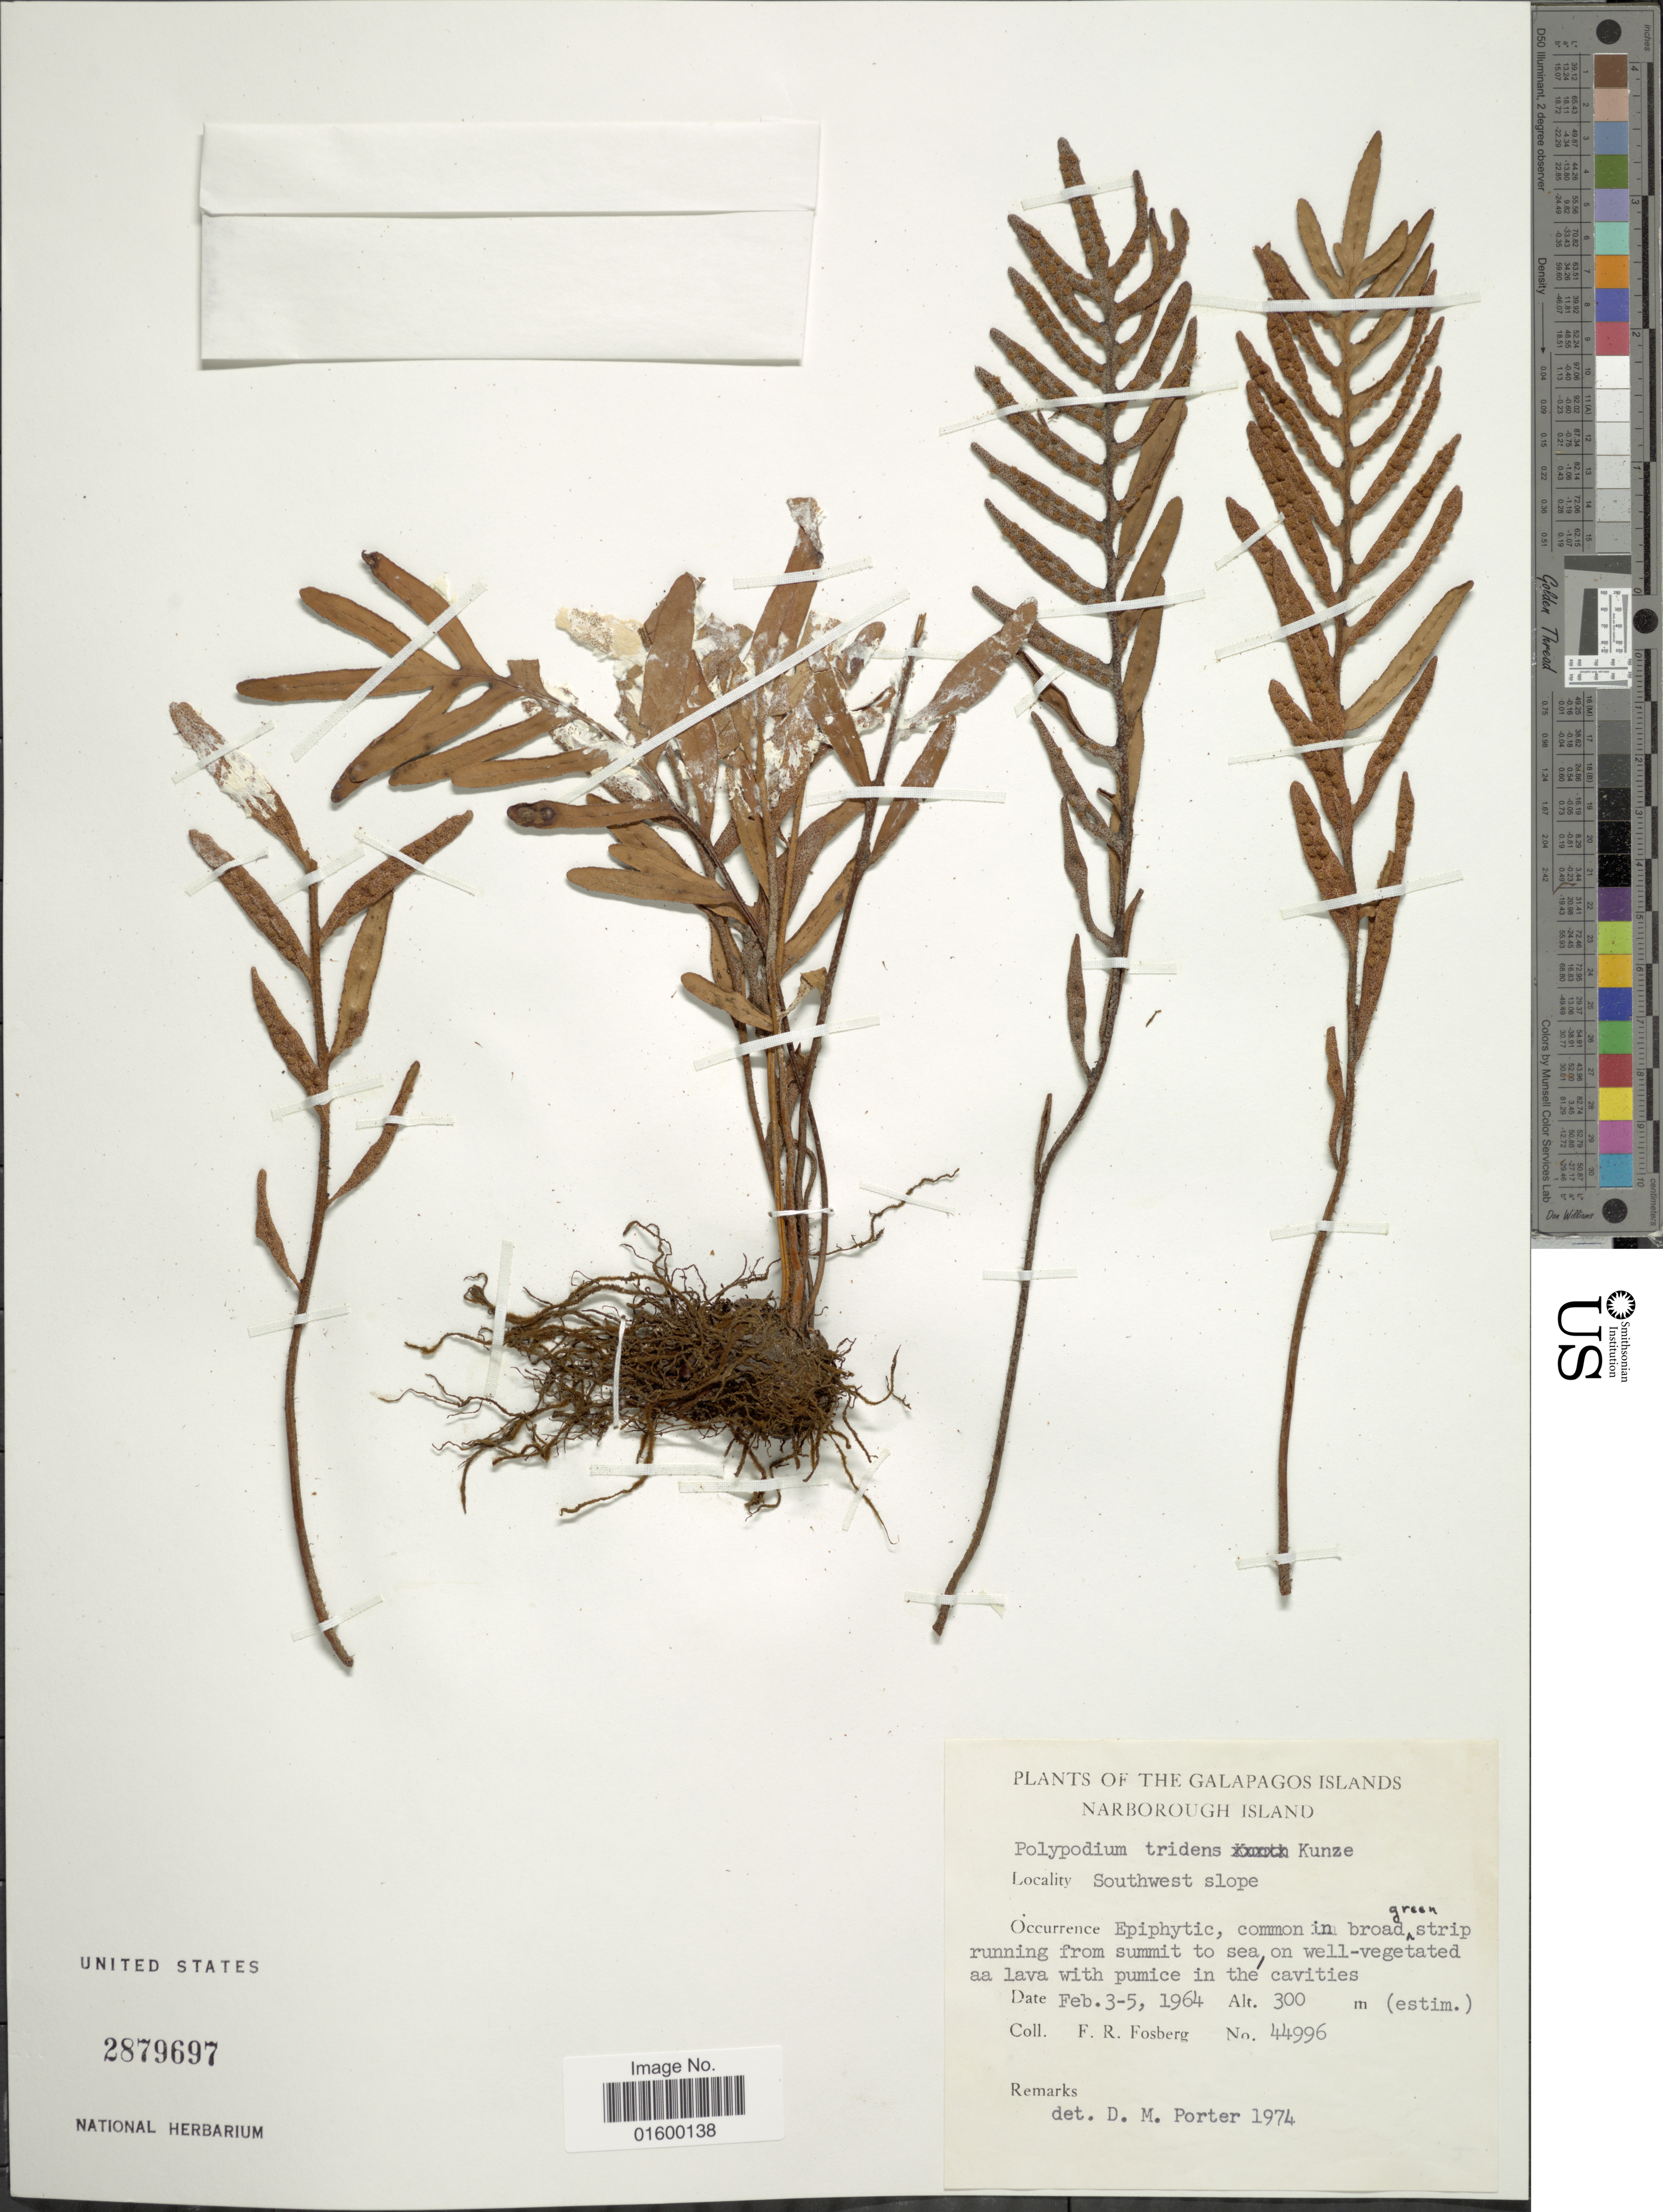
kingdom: Plantae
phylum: Tracheophyta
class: Polypodiopsida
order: Polypodiales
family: Polypodiaceae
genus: Pleopeltis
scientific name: Pleopeltis tridens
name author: J. Sm.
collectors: F. R. Fosberg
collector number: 44996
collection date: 1964-02-03/1964-02-05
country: Ecuador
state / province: Colón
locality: Galapagos Islands, Narborough Island, southwest slope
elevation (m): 300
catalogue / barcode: US 2879697